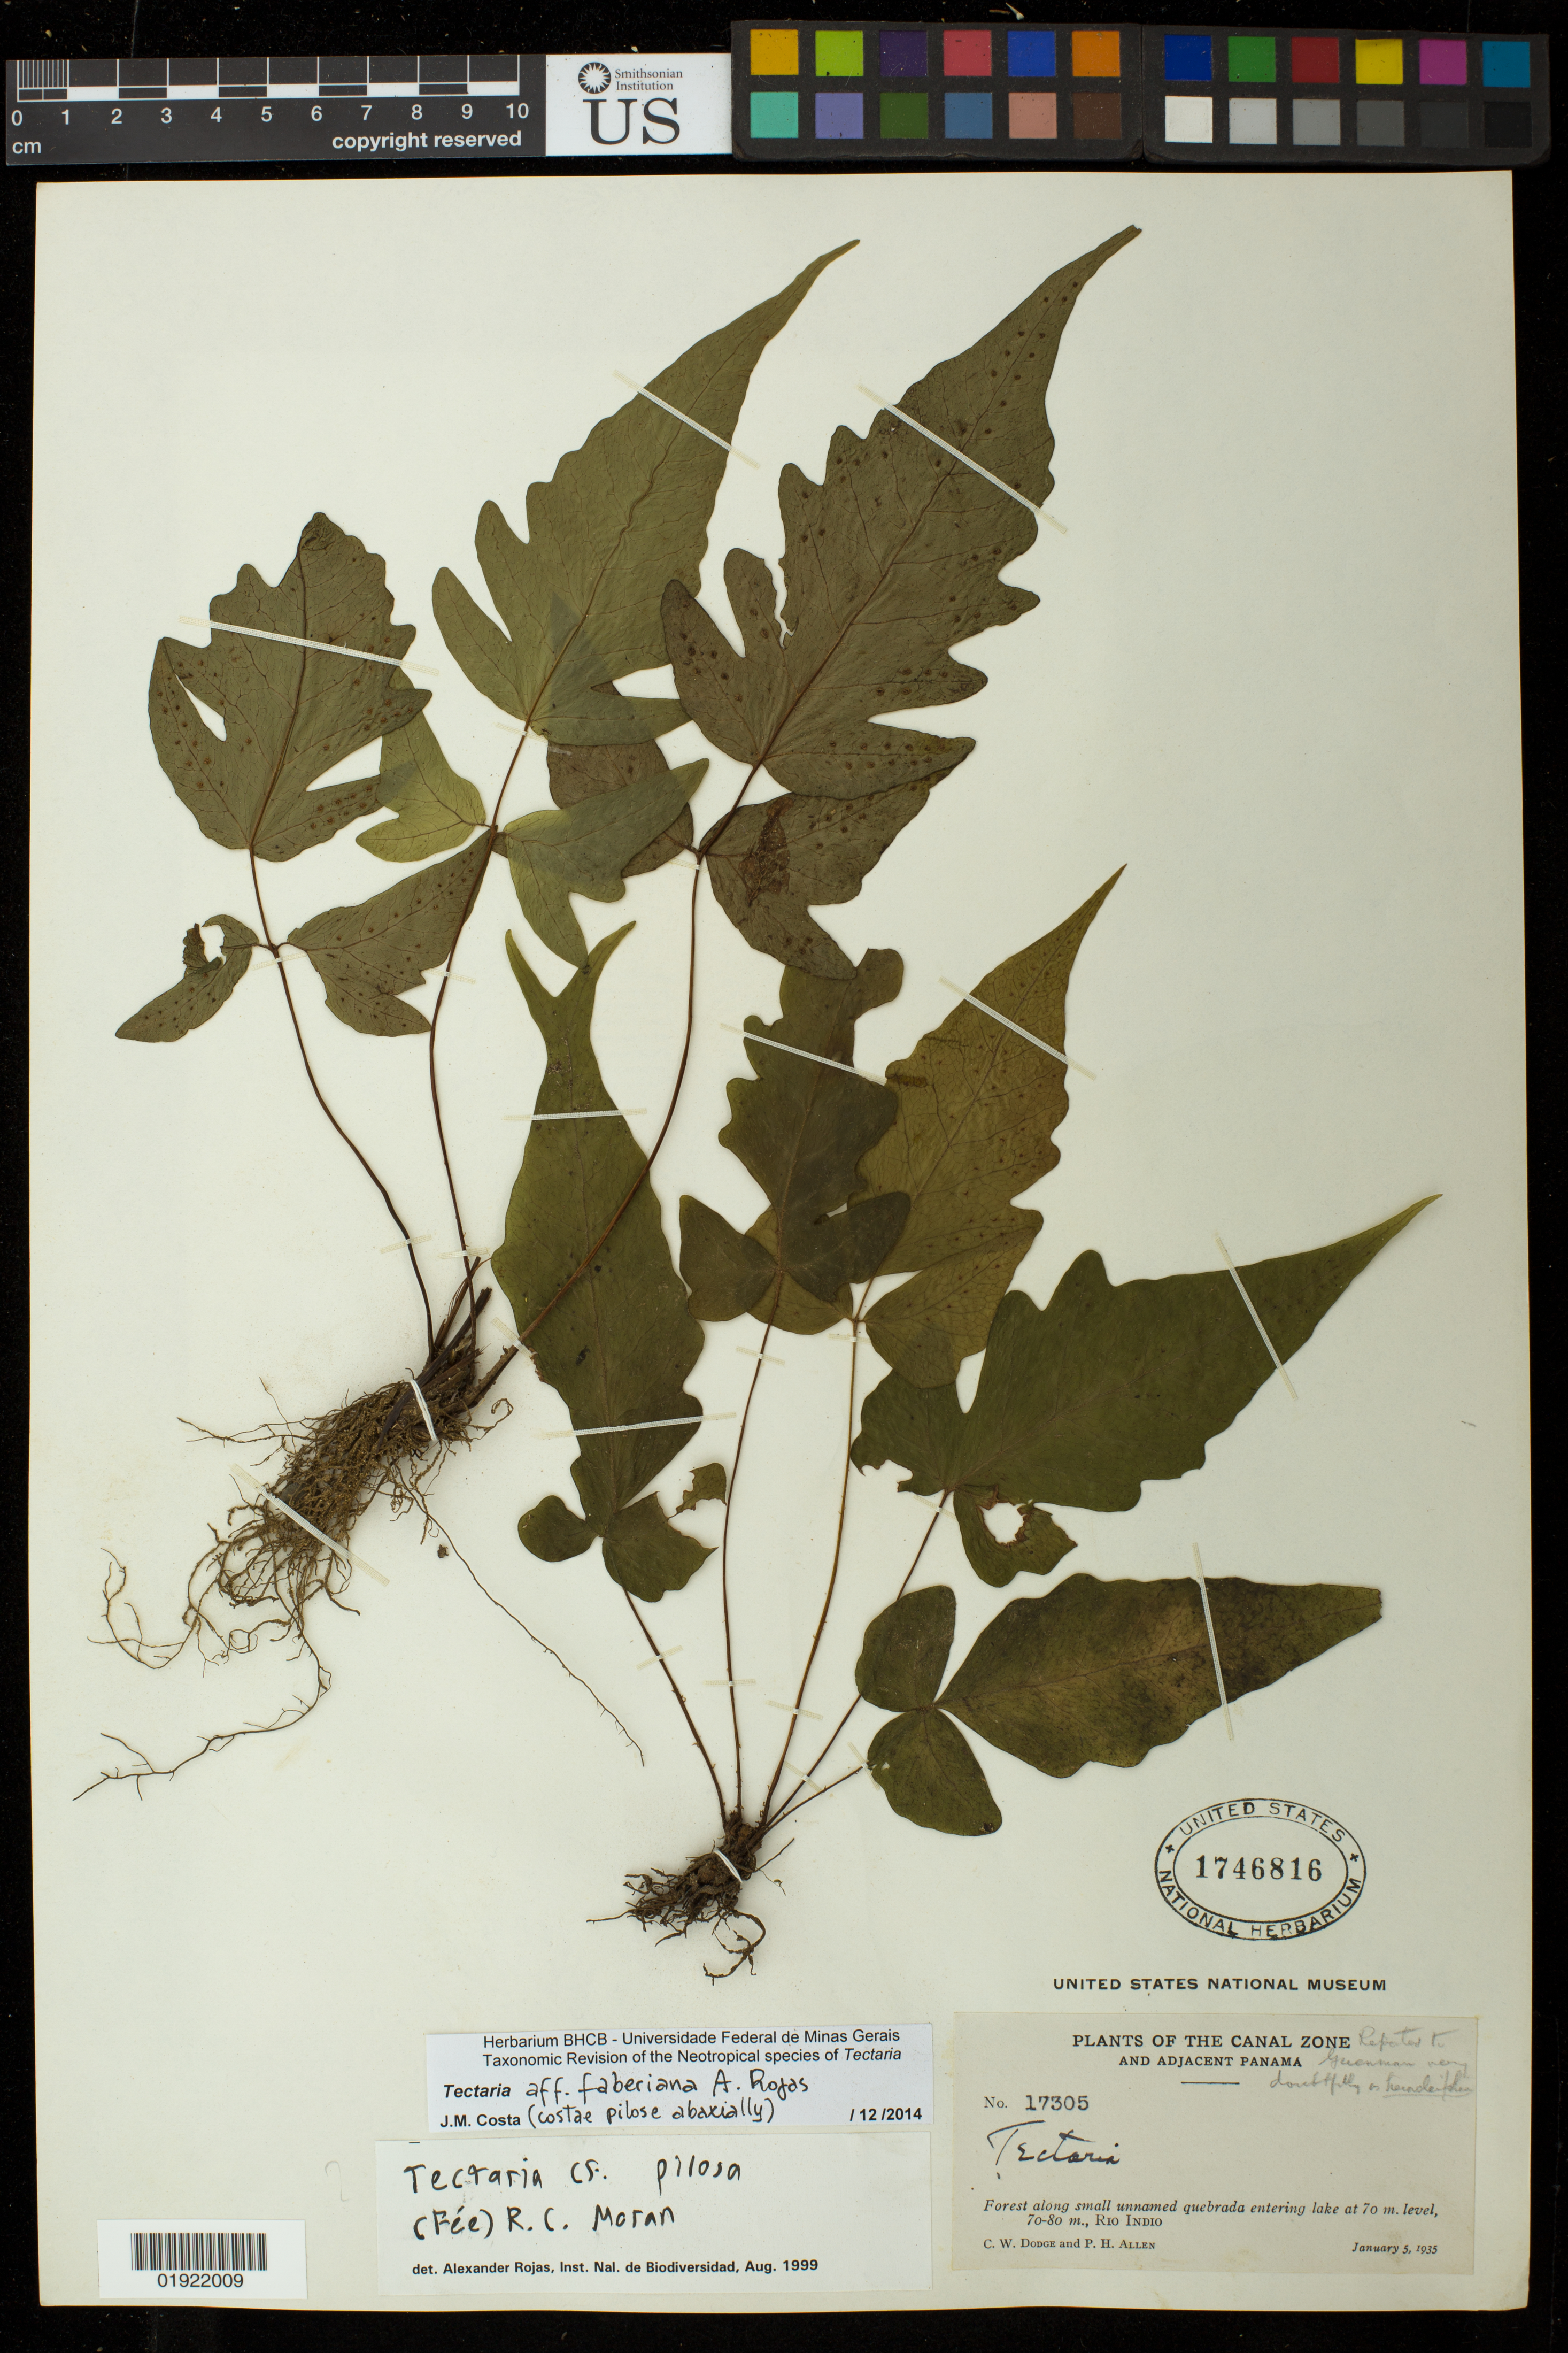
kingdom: Plantae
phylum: Tracheophyta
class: Polypodiopsida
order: Polypodiales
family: Tectariaceae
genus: Tectaria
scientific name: Tectaria faberiana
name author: A. Rojas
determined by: Costa, J. M.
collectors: C. W. Dodge & P. H. Allen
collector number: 17305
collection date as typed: January 5, 1935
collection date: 1935-01-05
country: Panama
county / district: Canal Zone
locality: adjacent Panama Forest along small unnamed quebrada entering lake at 70 m. level, Rio Indio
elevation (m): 70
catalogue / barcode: US 1746816